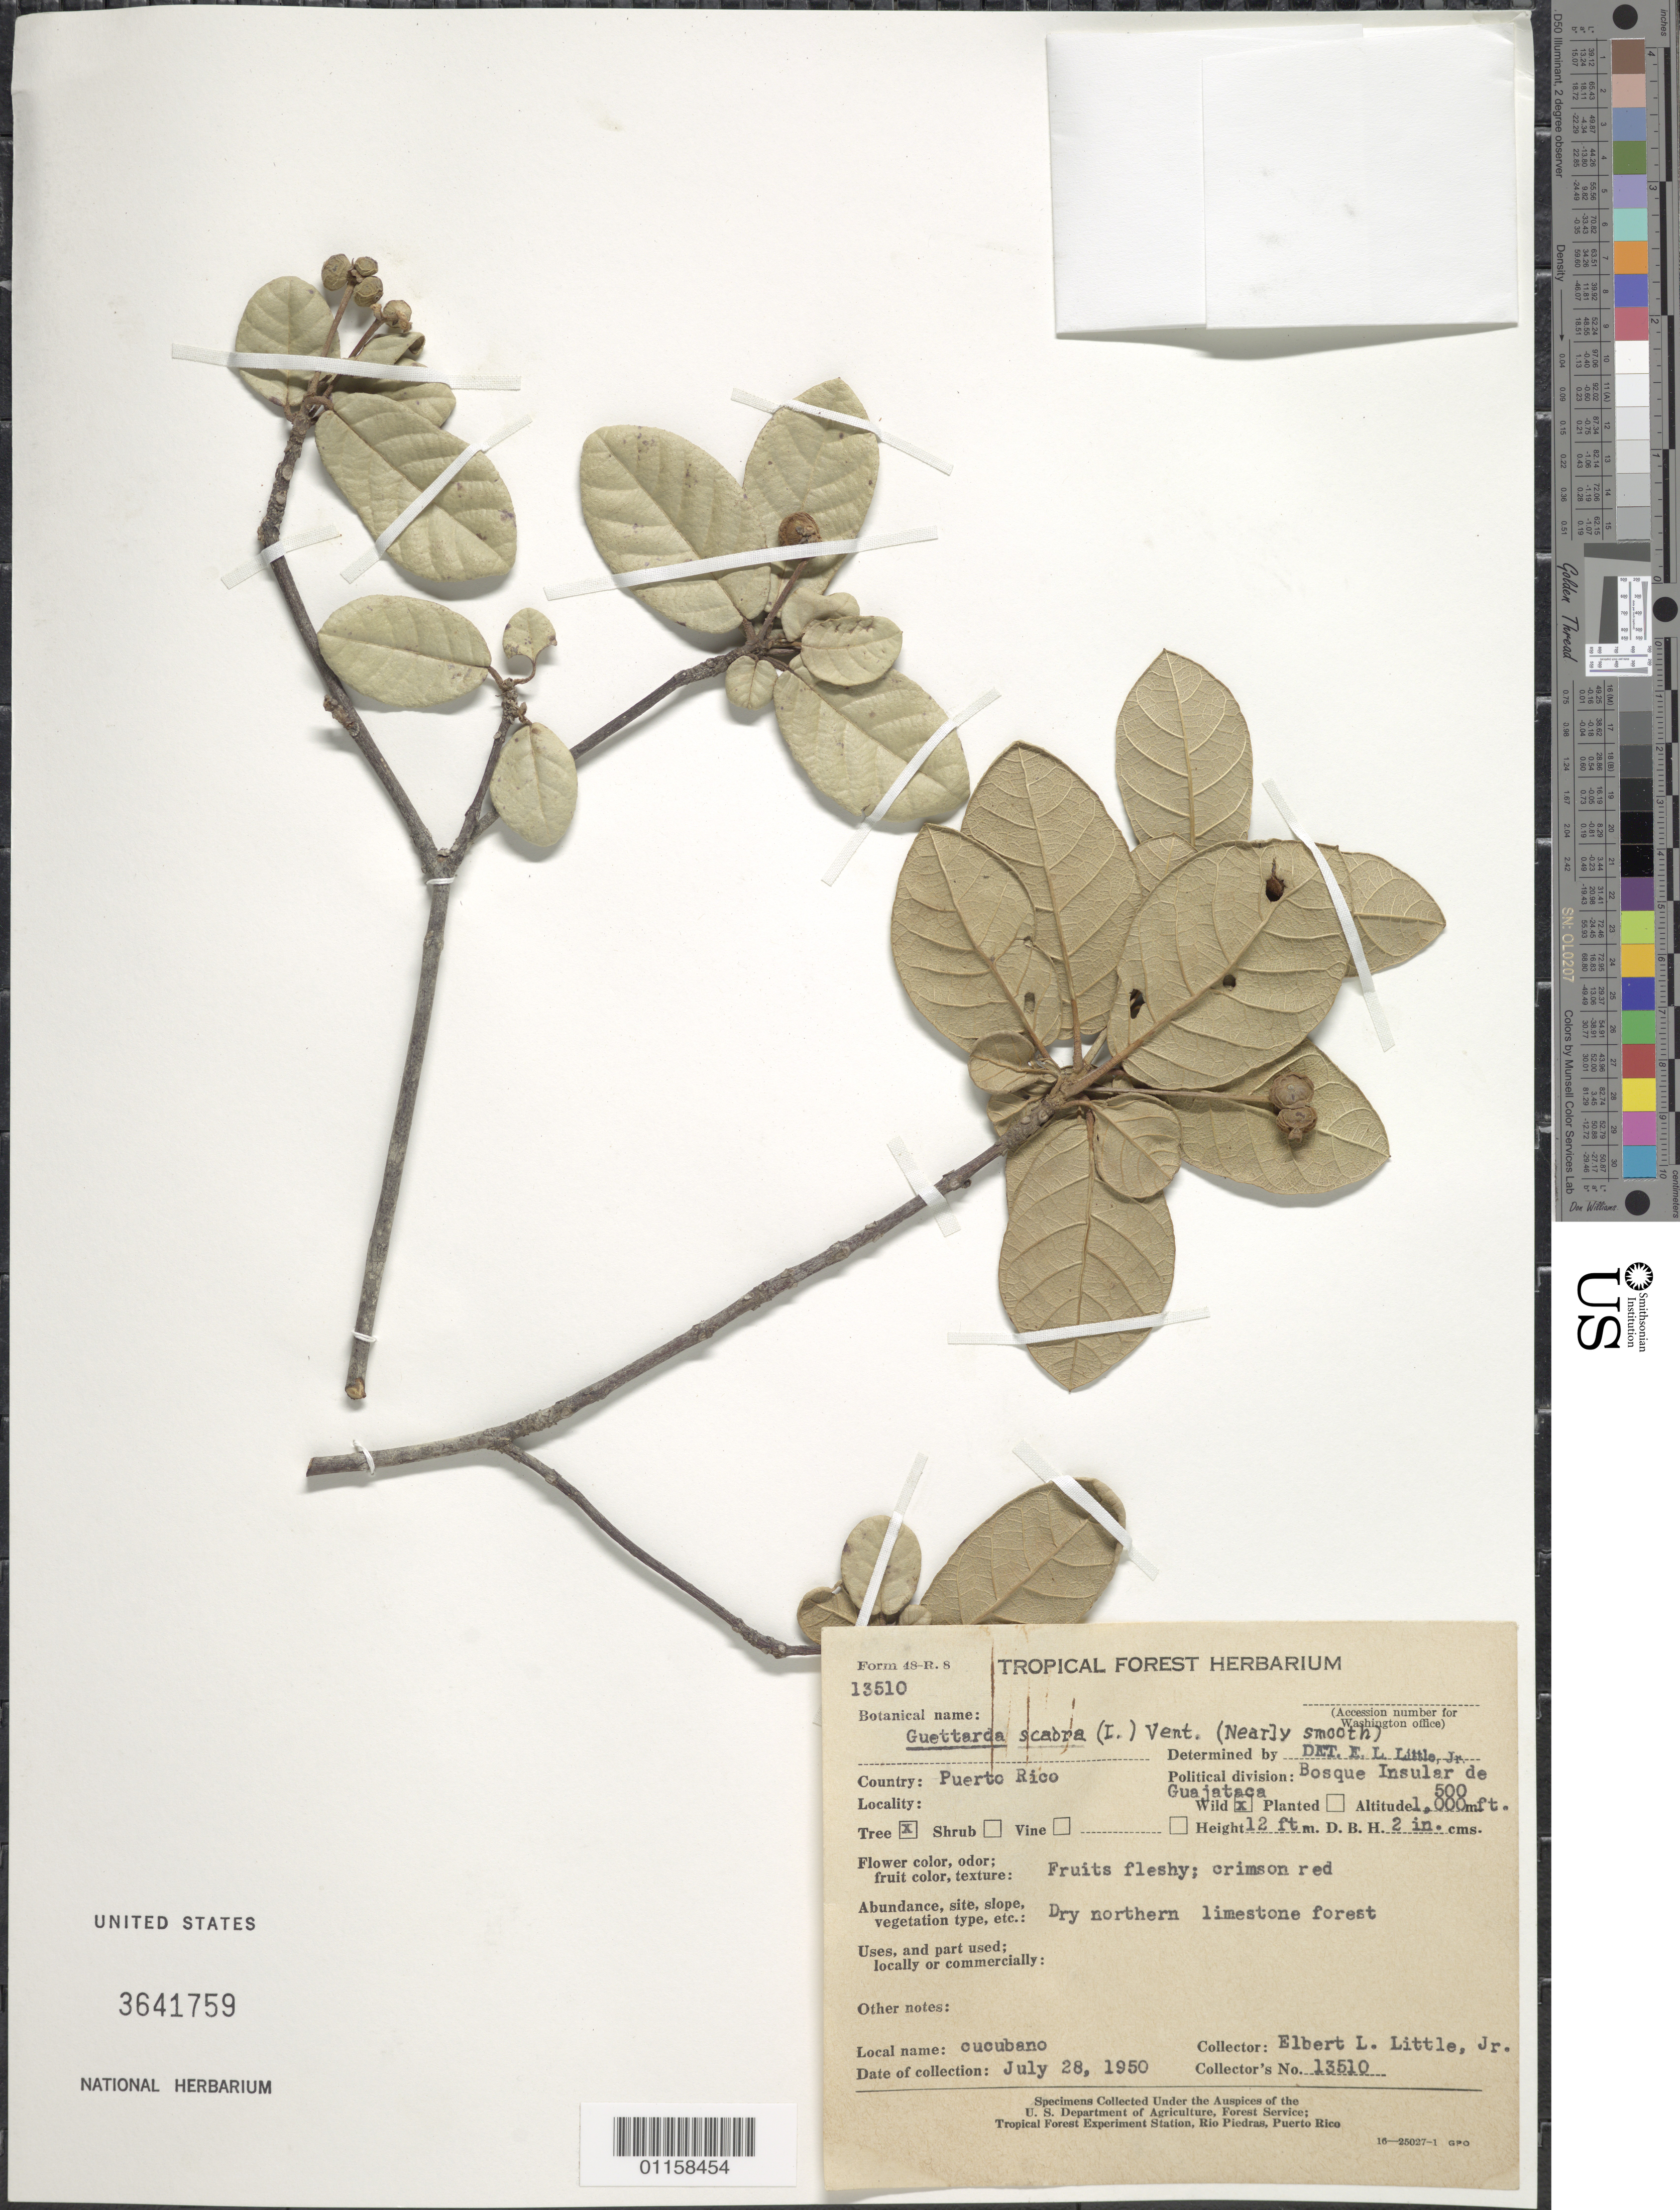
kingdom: Plantae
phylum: Tracheophyta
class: Magnoliopsida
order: Gentianales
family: Rubiaceae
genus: Guettarda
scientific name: Guettarda scabra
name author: (L.) Vent.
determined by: Little, Elbert L., Jr., (FSSR), United States Department of Agriculture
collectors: E. L. Little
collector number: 13510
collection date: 1950-07-28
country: Puerto Rico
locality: Bosque Insular de Guajataca.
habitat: Dry northern limestone forest.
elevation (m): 152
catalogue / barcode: US 3641759